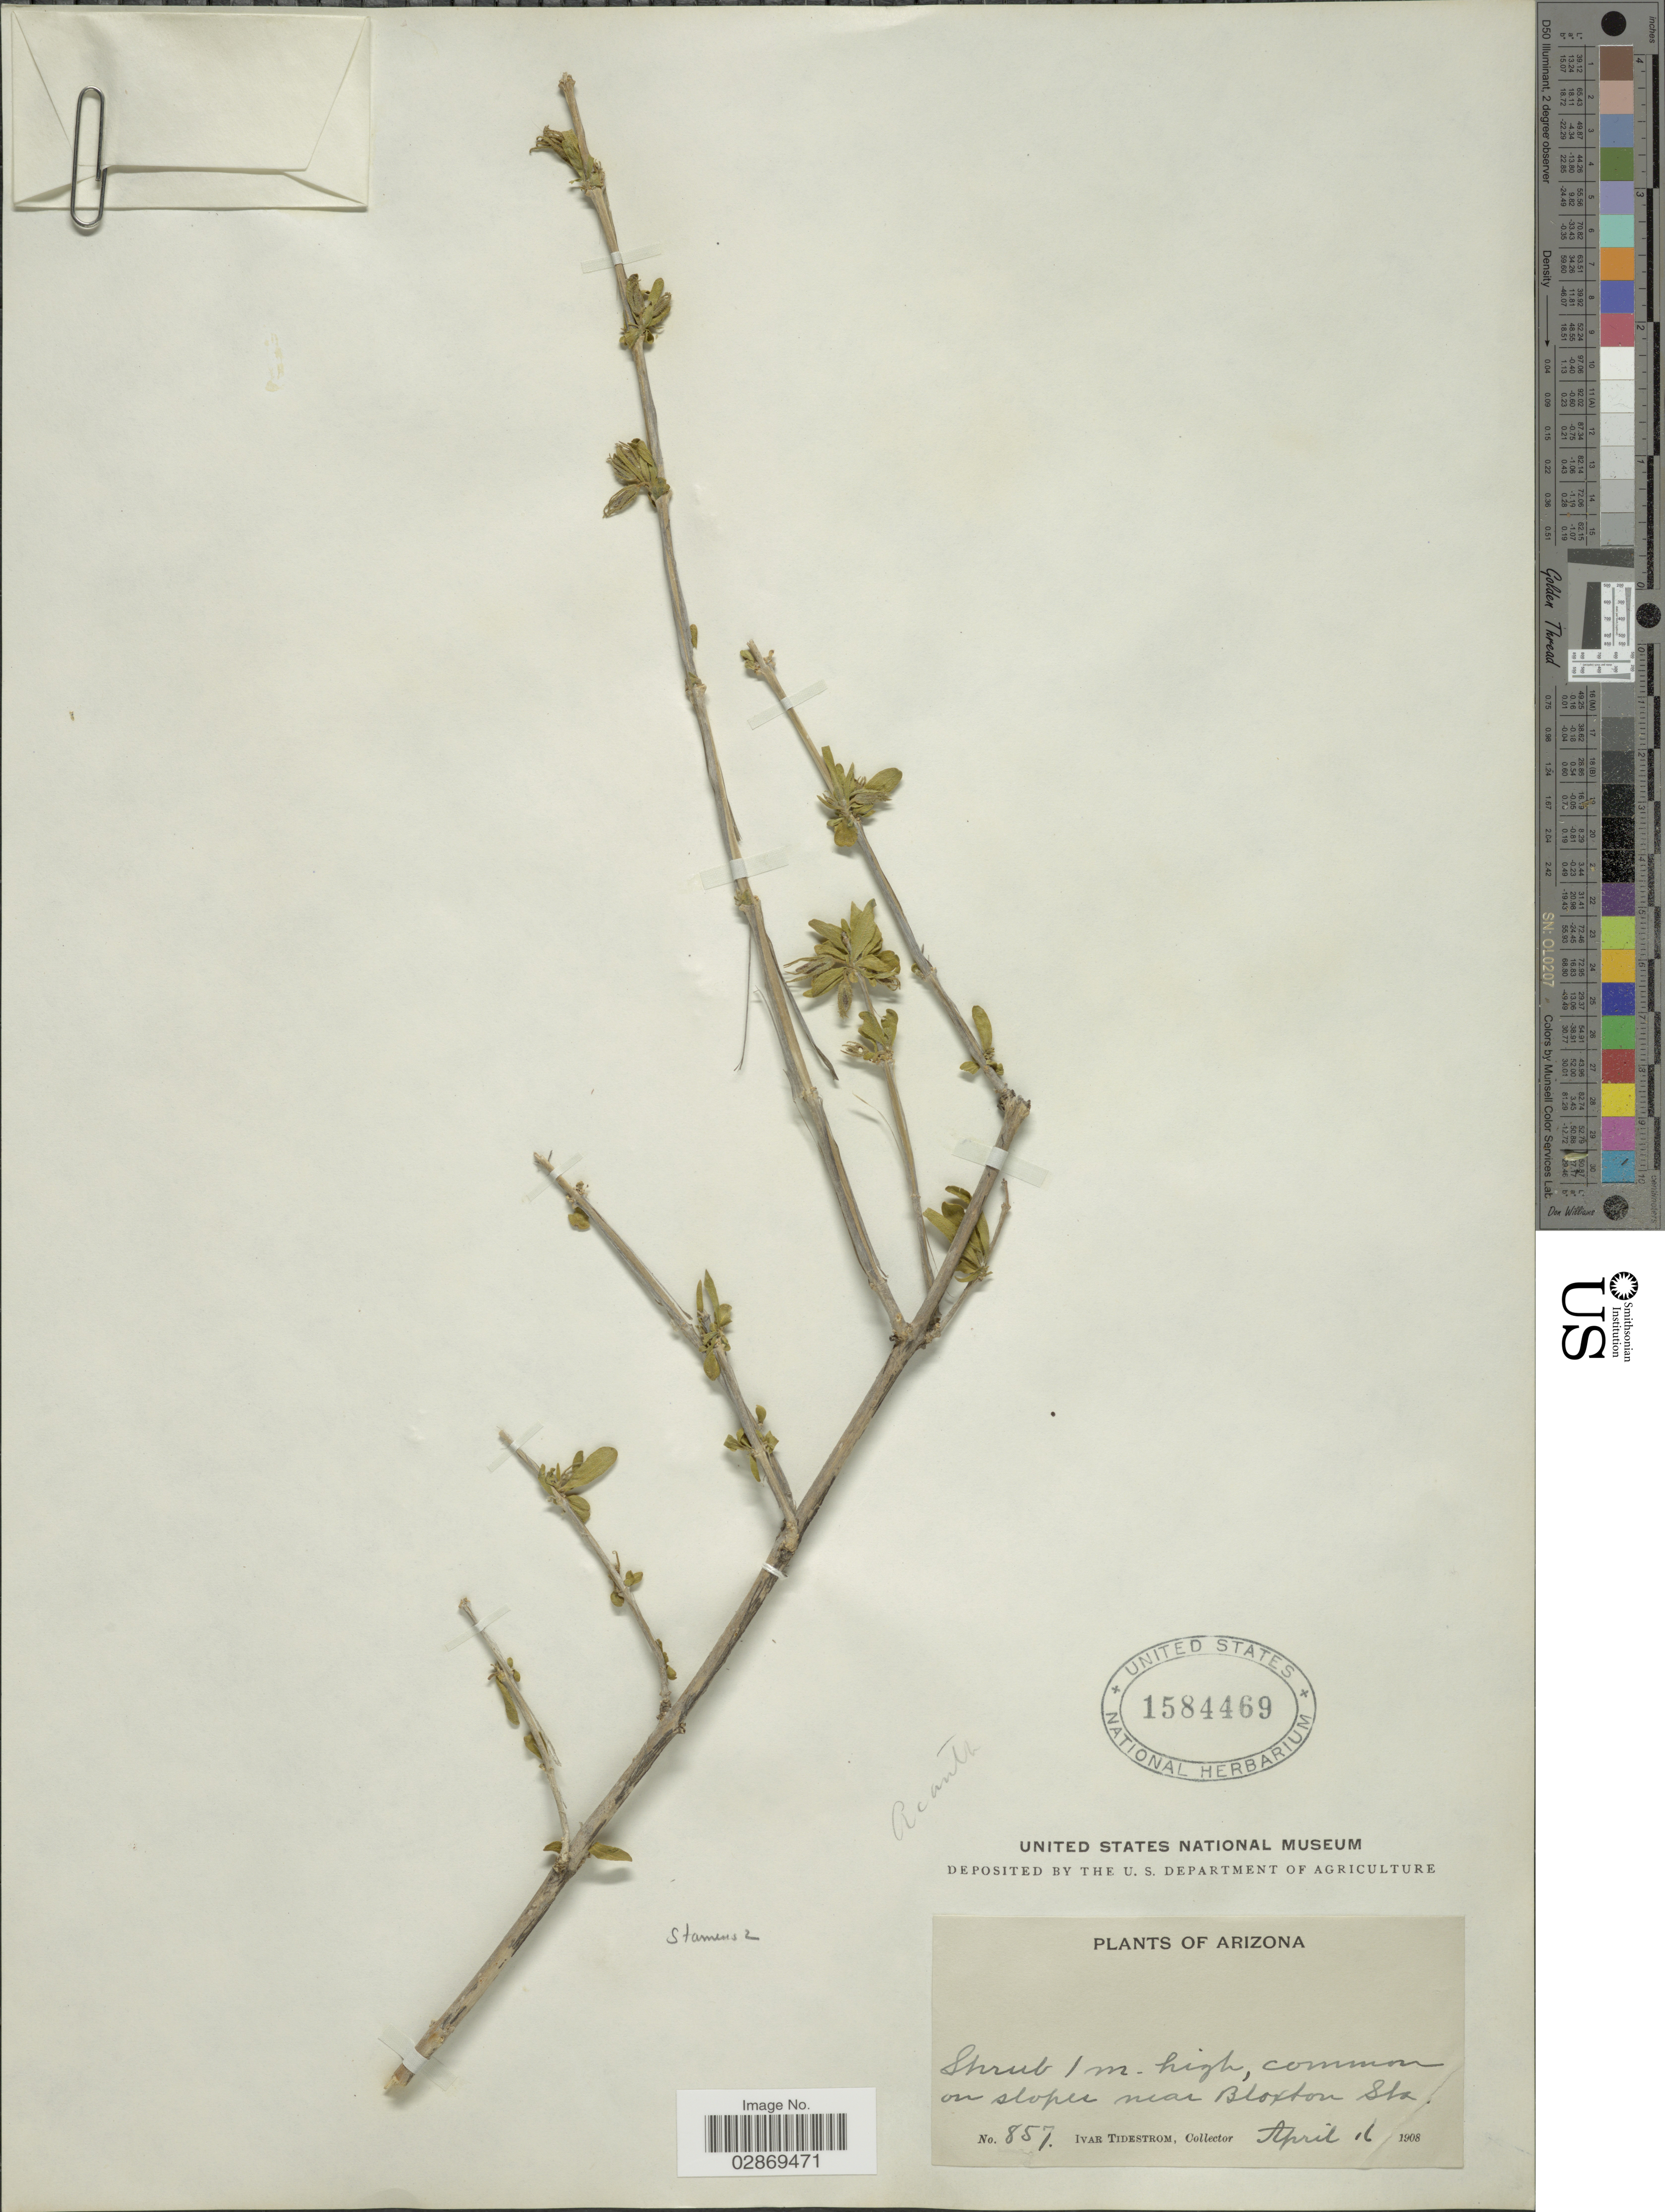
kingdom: Plantae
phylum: Tracheophyta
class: Magnoliopsida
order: Lamiales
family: Acanthaceae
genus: Anisacanthus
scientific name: Anisacanthus thurberi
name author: (Torr.) A. Gray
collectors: I. F. Tidestrom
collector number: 857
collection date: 1908-04-16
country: United States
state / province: Arizona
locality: Common on slopes near Bloxton Sta.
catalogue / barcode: US 1584469